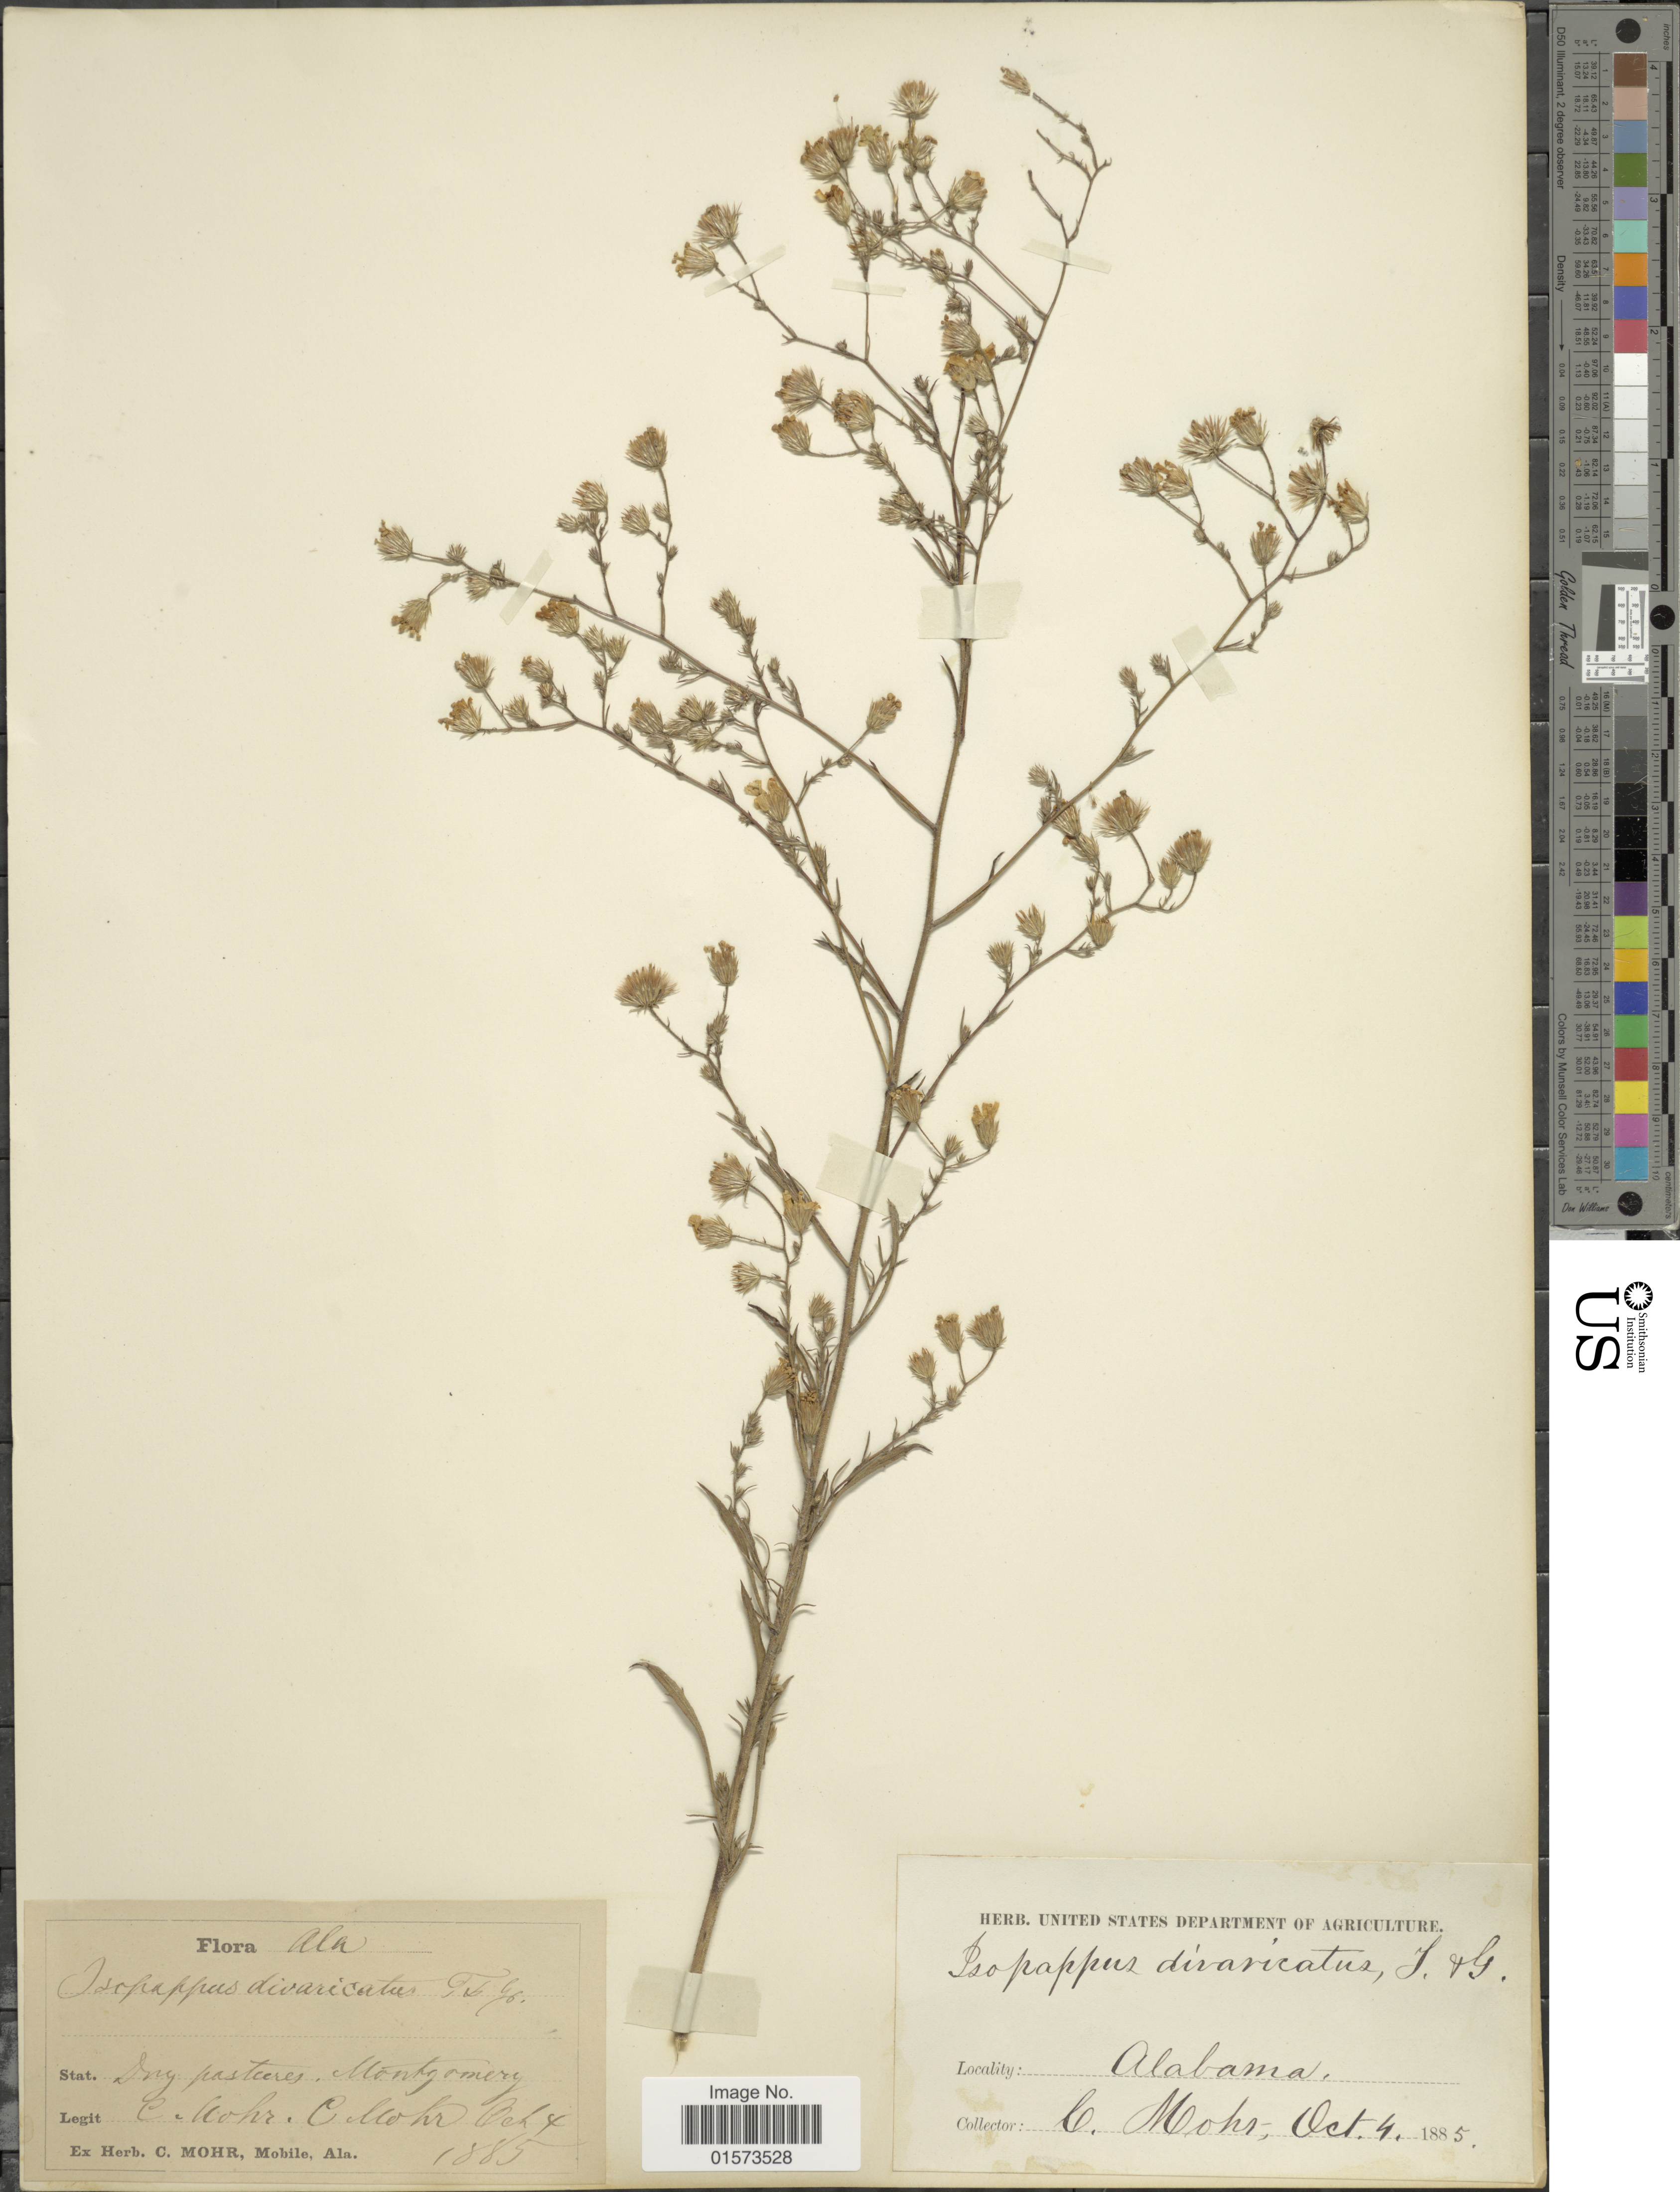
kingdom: Plantae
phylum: Tracheophyta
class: Magnoliopsida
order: Asterales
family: Asteraceae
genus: Croptilon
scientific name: Croptilon divaricatum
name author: (Nutt.) Raf.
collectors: C. T. Mohr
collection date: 1885-10-04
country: United States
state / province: Alabama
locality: Dry pastures, Montgomery